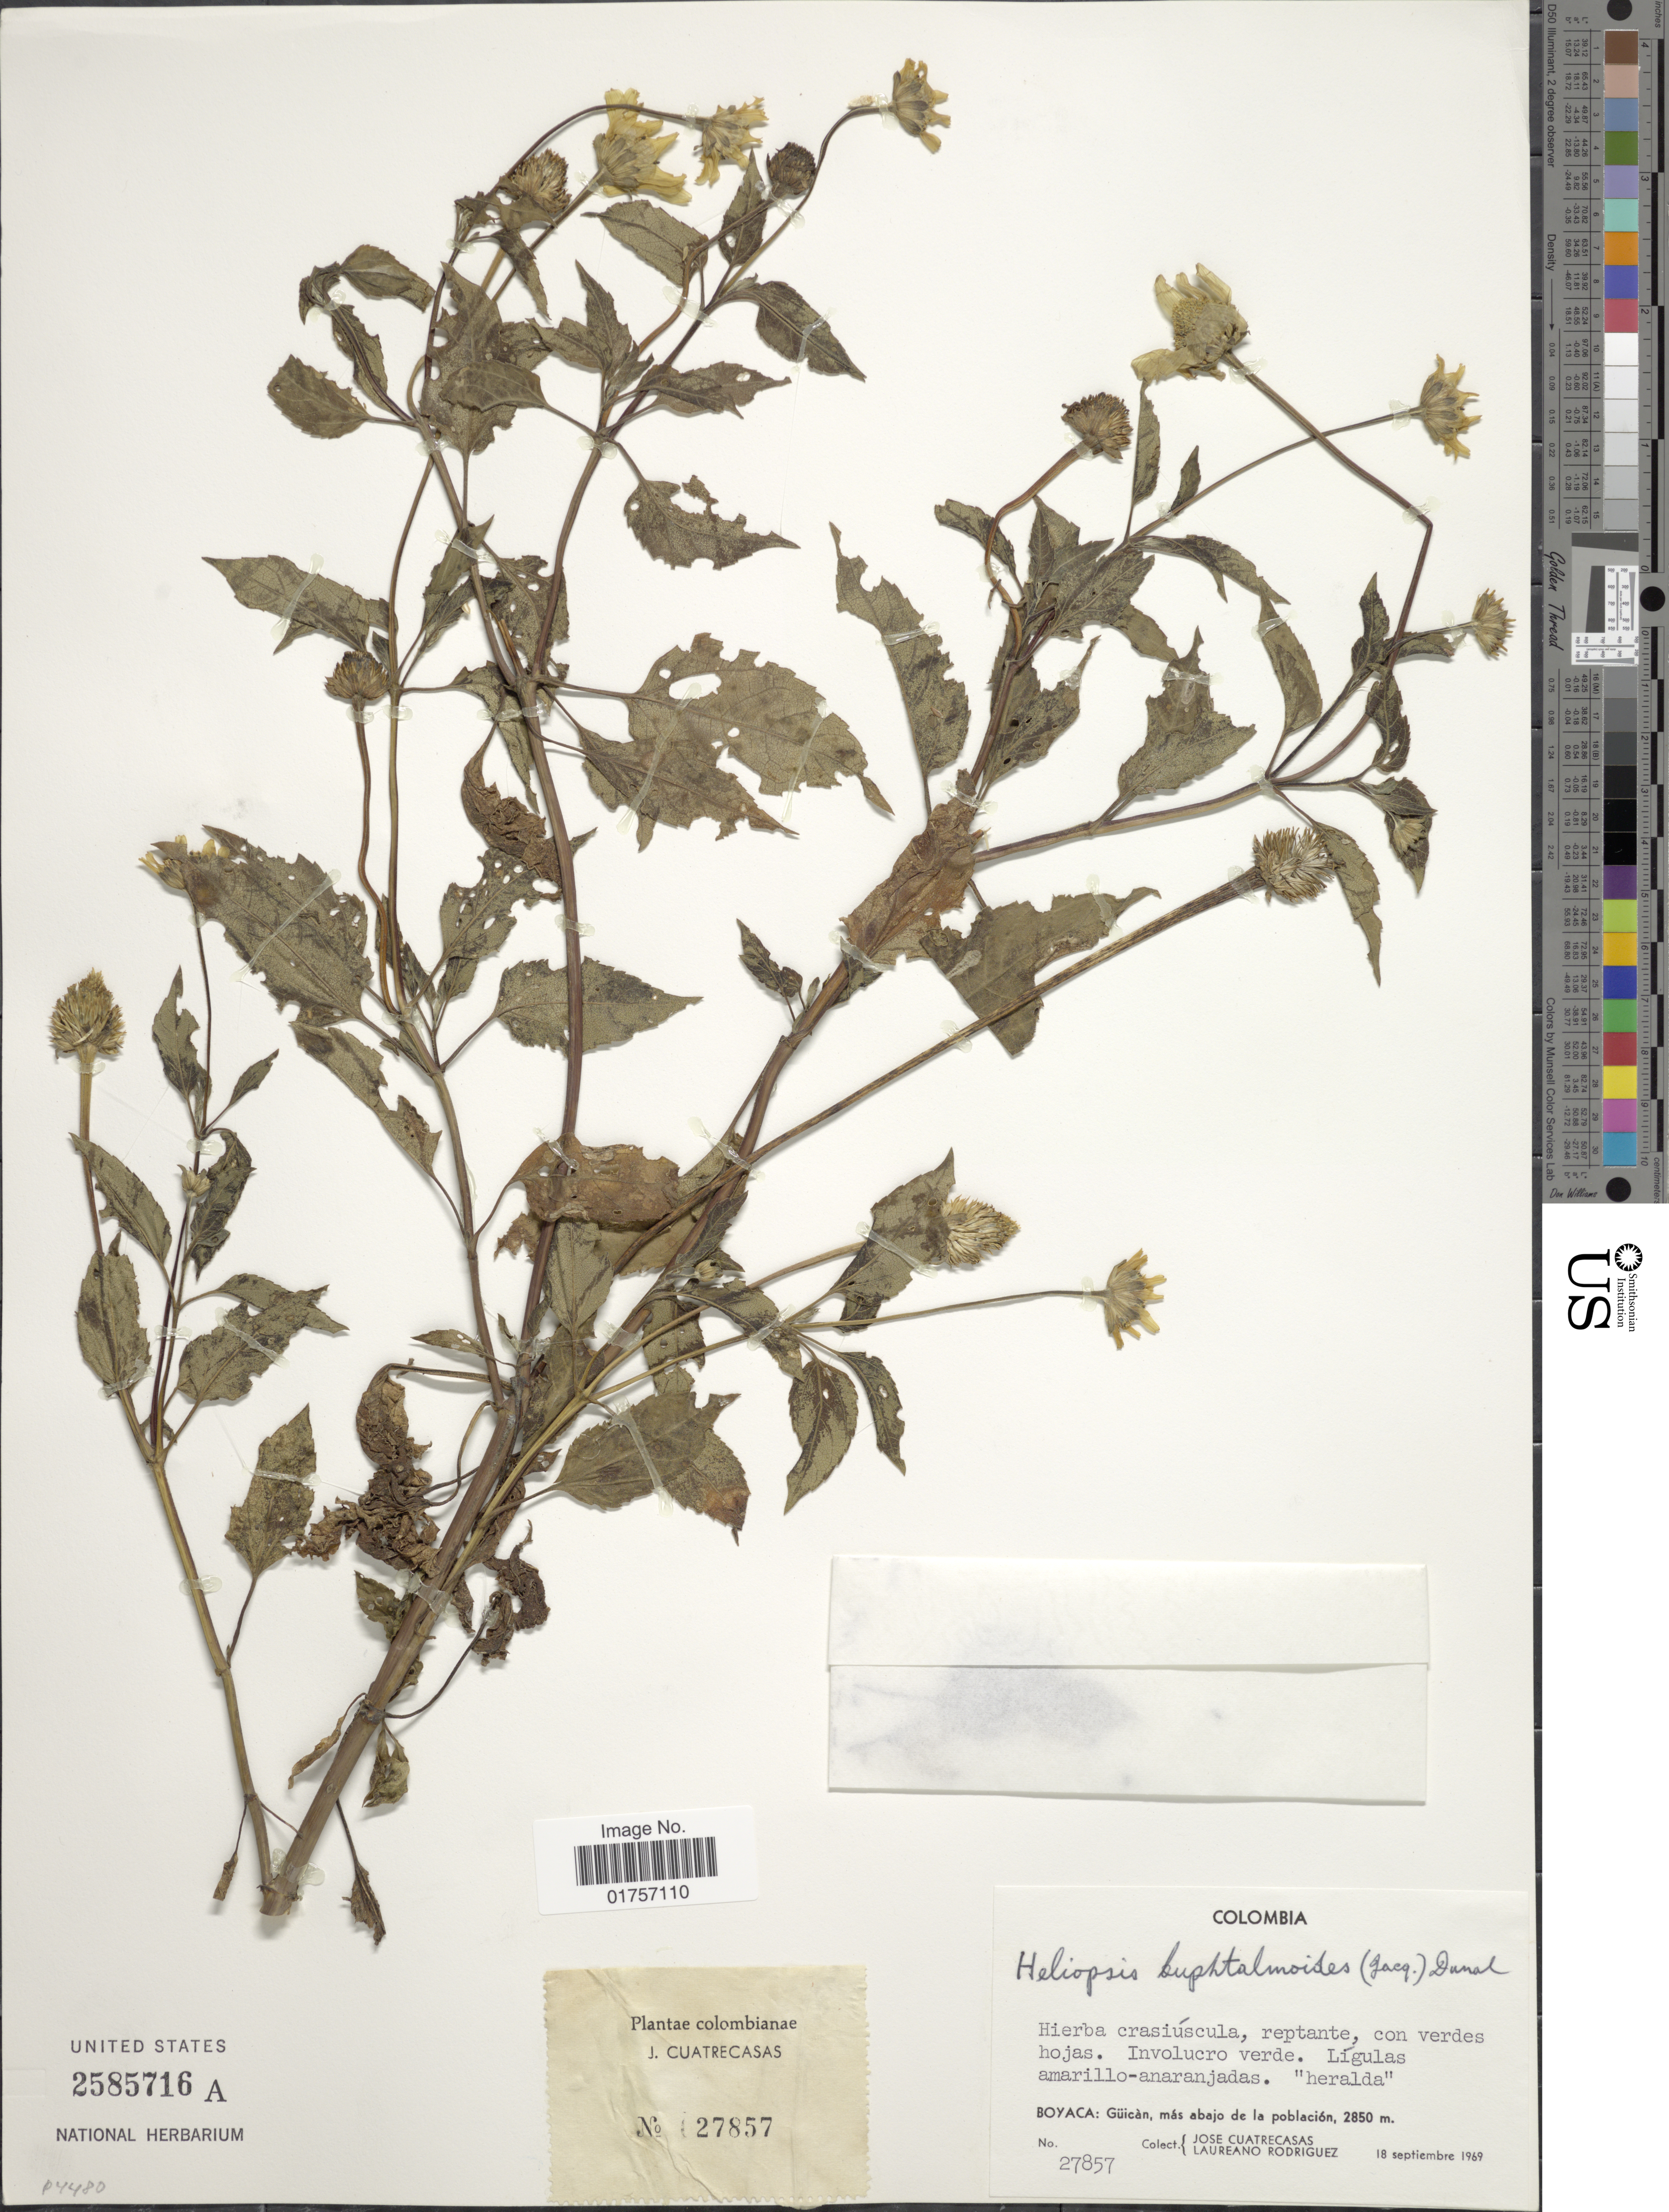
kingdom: Plantae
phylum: Tracheophyta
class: Magnoliopsida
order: Asterales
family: Asteraceae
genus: Heliopsis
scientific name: Heliopsis buphthalmoides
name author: (Jacq.) Dunal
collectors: J. Cuatrecasas & L. Rodriguez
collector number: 27857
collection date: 1969-09-18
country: Colombia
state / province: Boyacá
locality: Güicàn, más abajo de la población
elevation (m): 2850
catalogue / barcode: US 2585716A